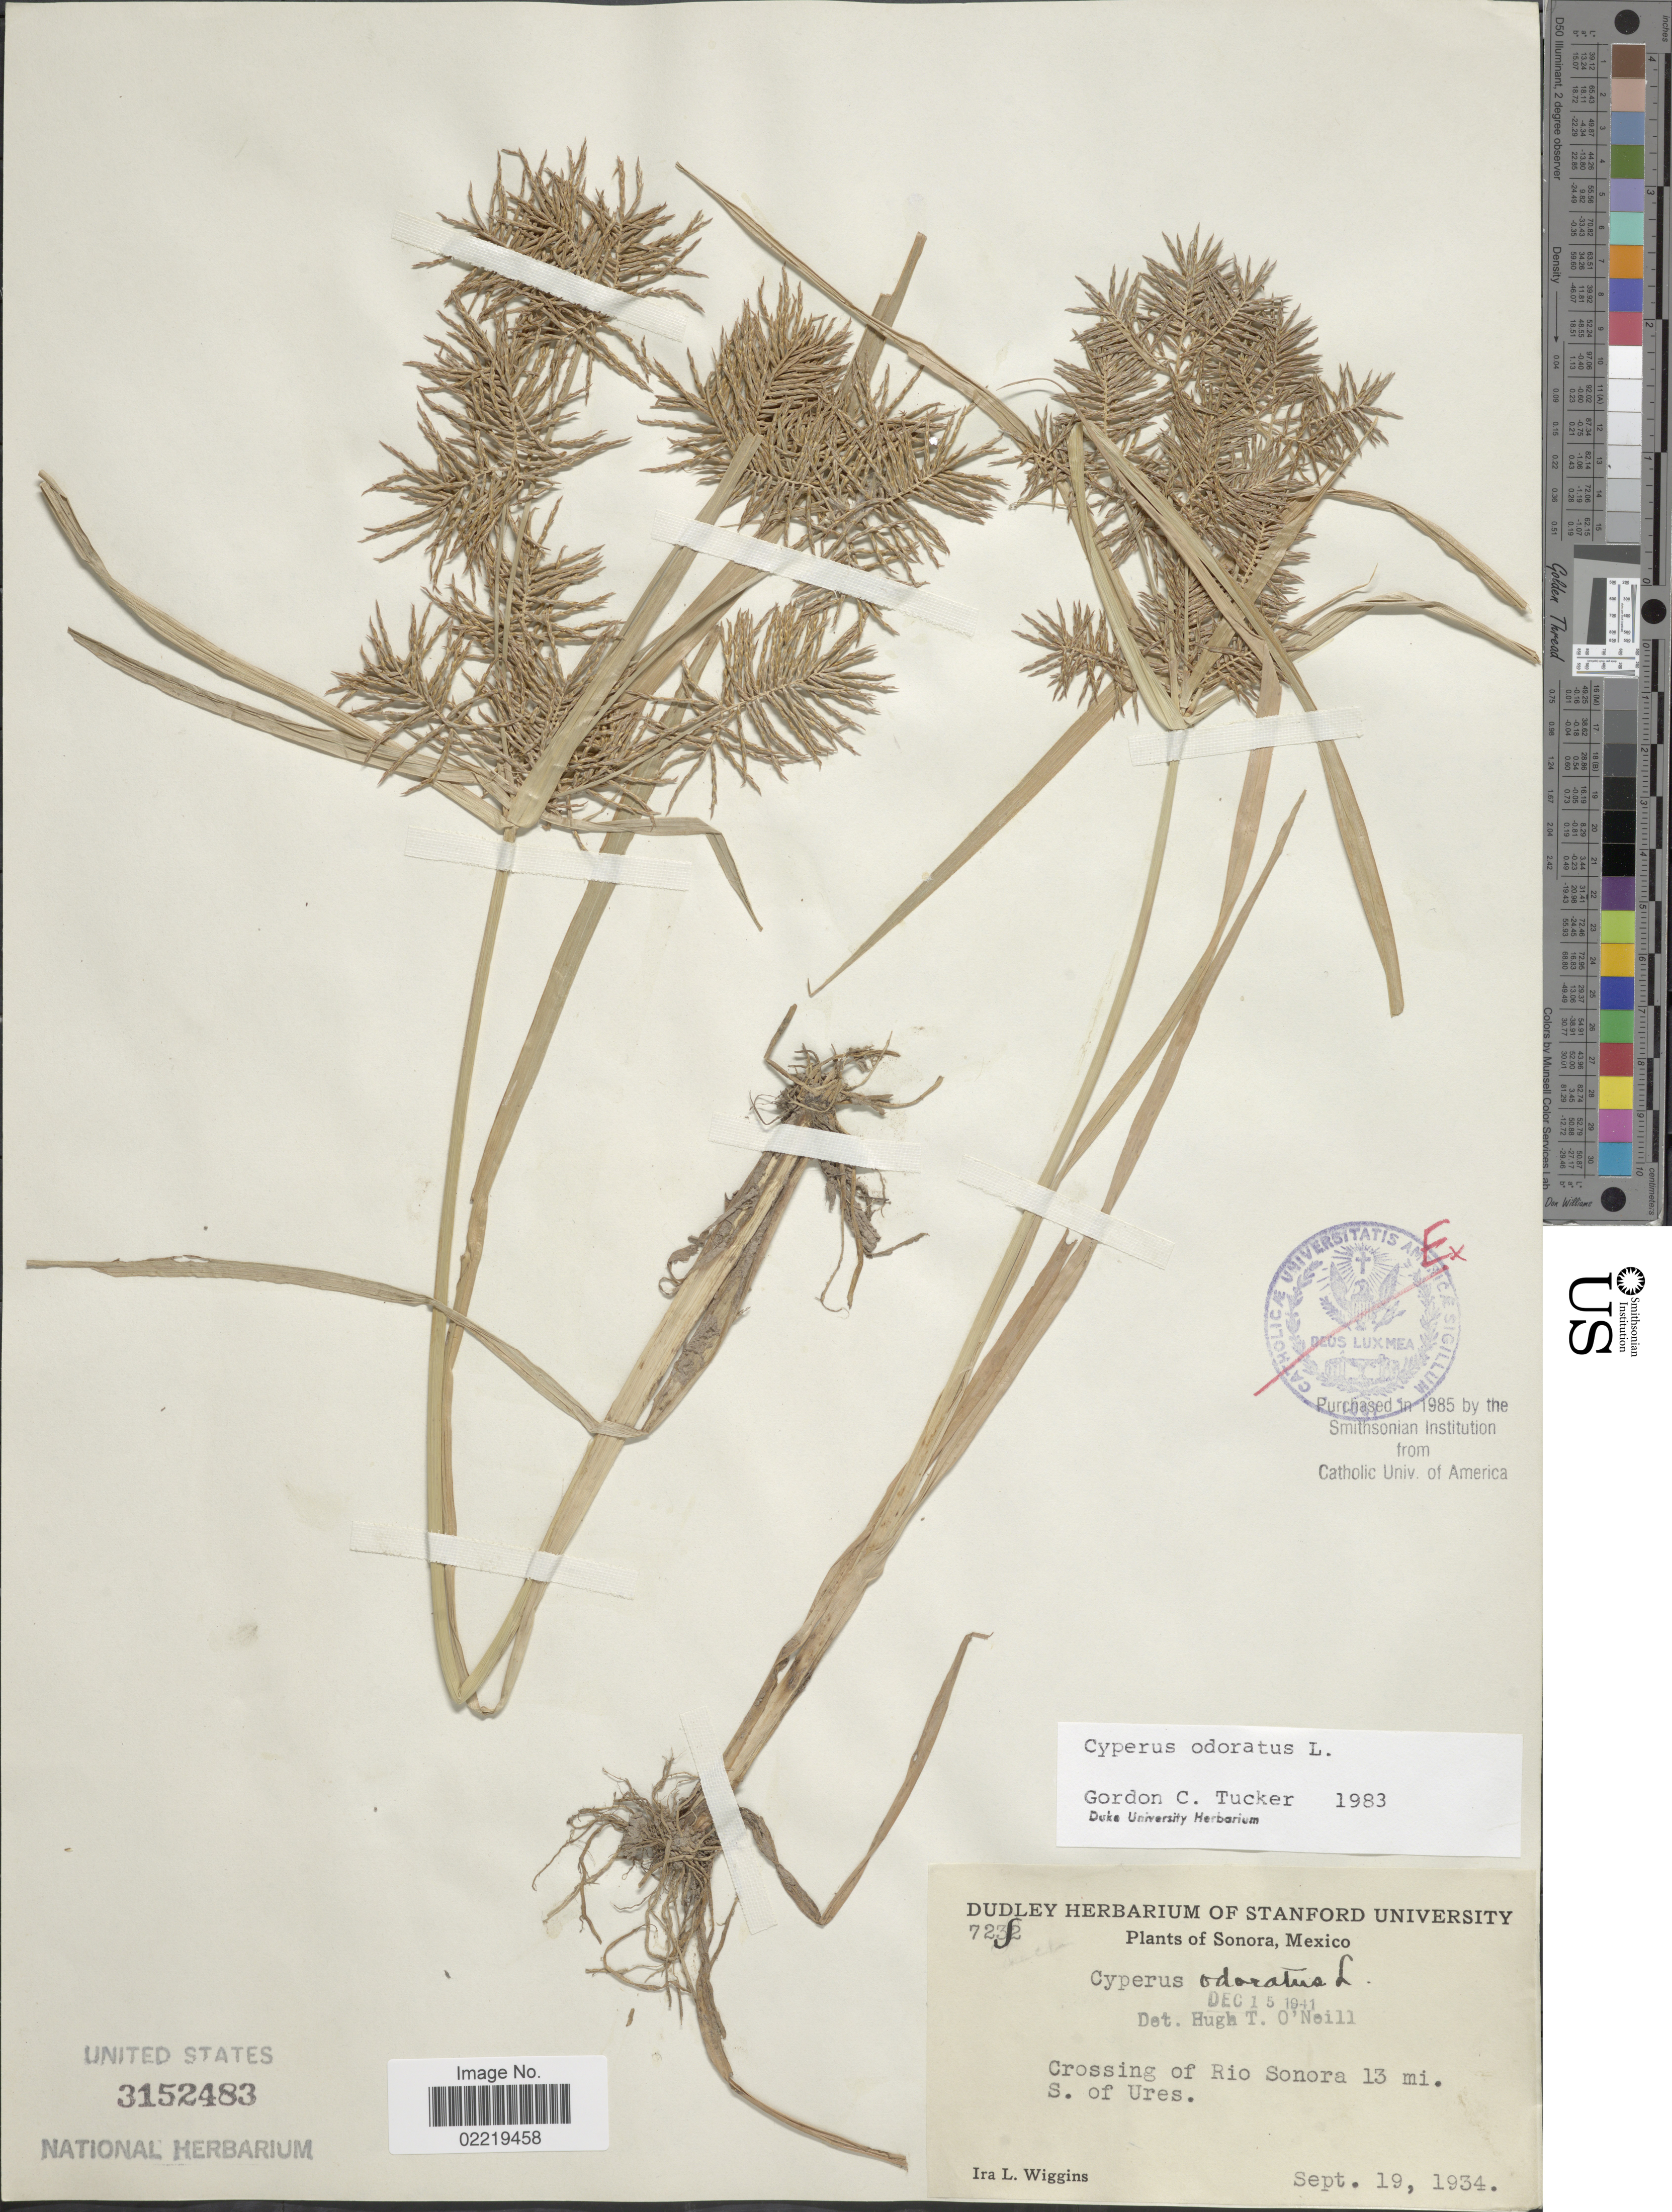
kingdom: Plantae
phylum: Tracheophyta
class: Liliopsida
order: Poales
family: Cyperaceae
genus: Cyperus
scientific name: Cyperus odoratus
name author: L.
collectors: I. L. Wiggins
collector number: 7232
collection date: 1934-09-19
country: Mexico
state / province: Sonora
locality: Crossing of rio Sonora 13 mi. S. of Ures.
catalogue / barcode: US 3152483